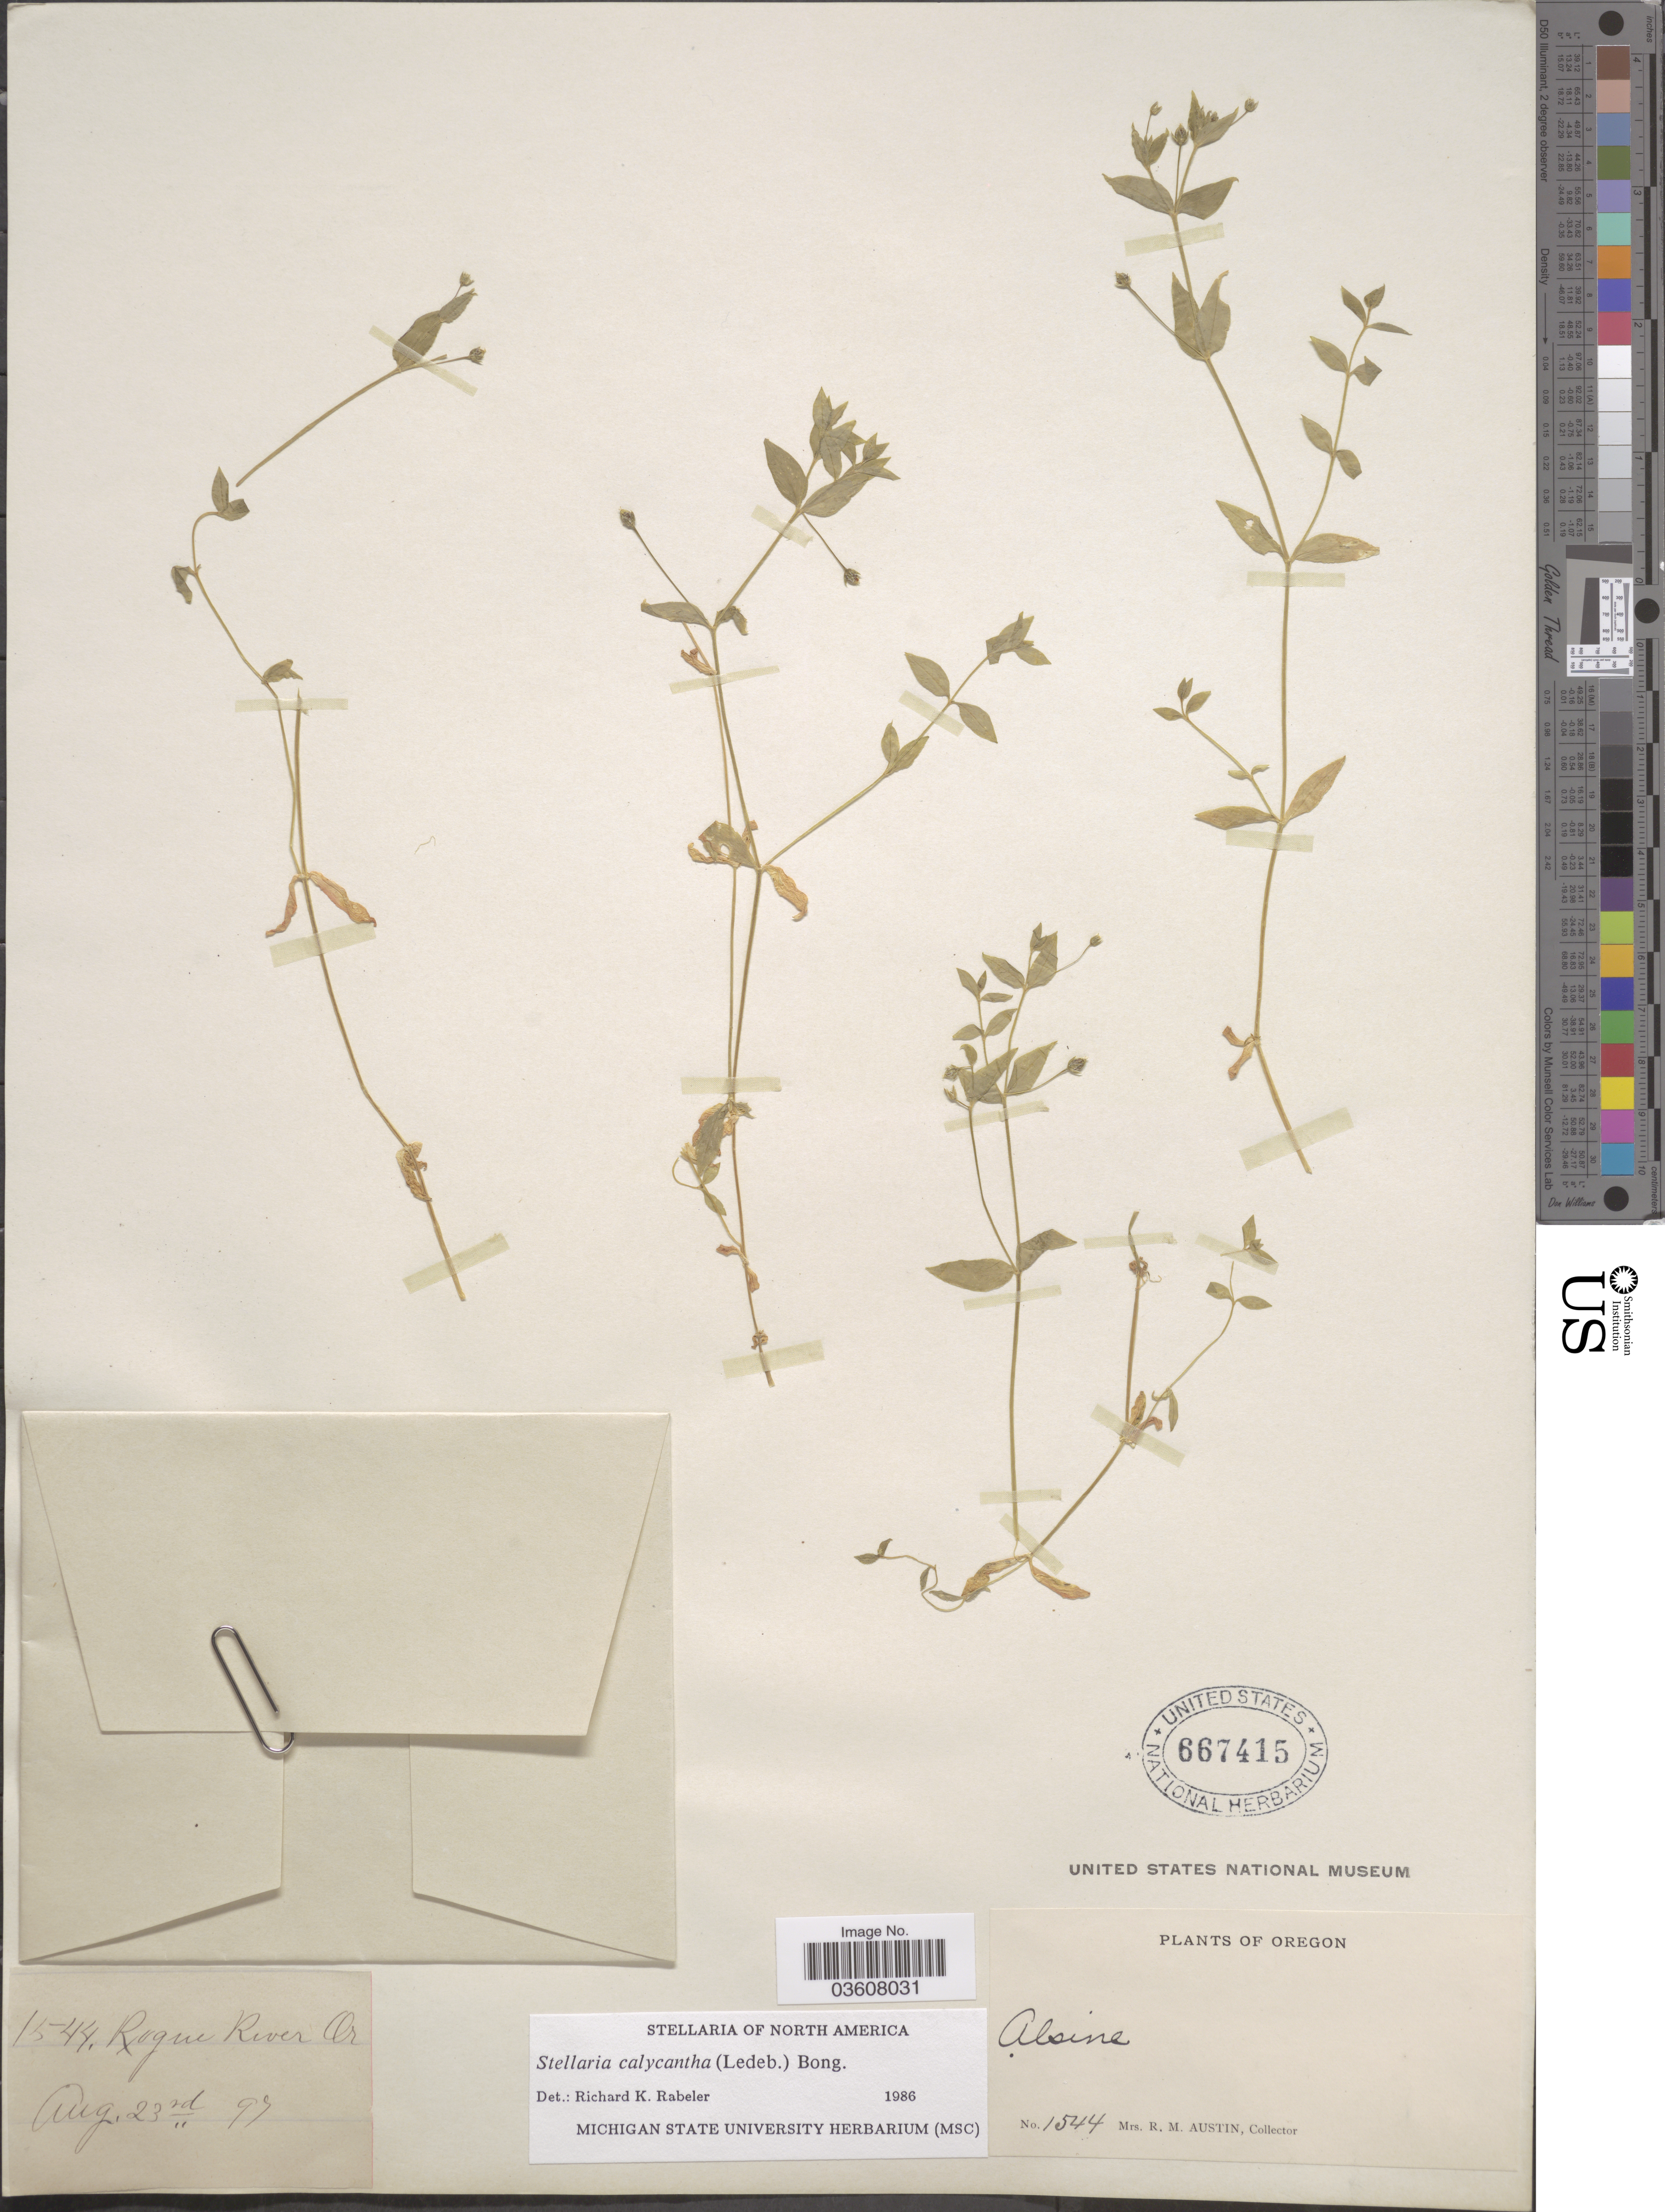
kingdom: Plantae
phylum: Tracheophyta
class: Magnoliopsida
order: Caryophyllales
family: Caryophyllaceae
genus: Stellaria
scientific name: Stellaria calycantha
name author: (Ledeb.) Bong.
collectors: R. Austin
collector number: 1544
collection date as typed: Transcribed d/m/y: 23/8/97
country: United States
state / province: Oregon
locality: Rogue River.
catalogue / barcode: US 667415